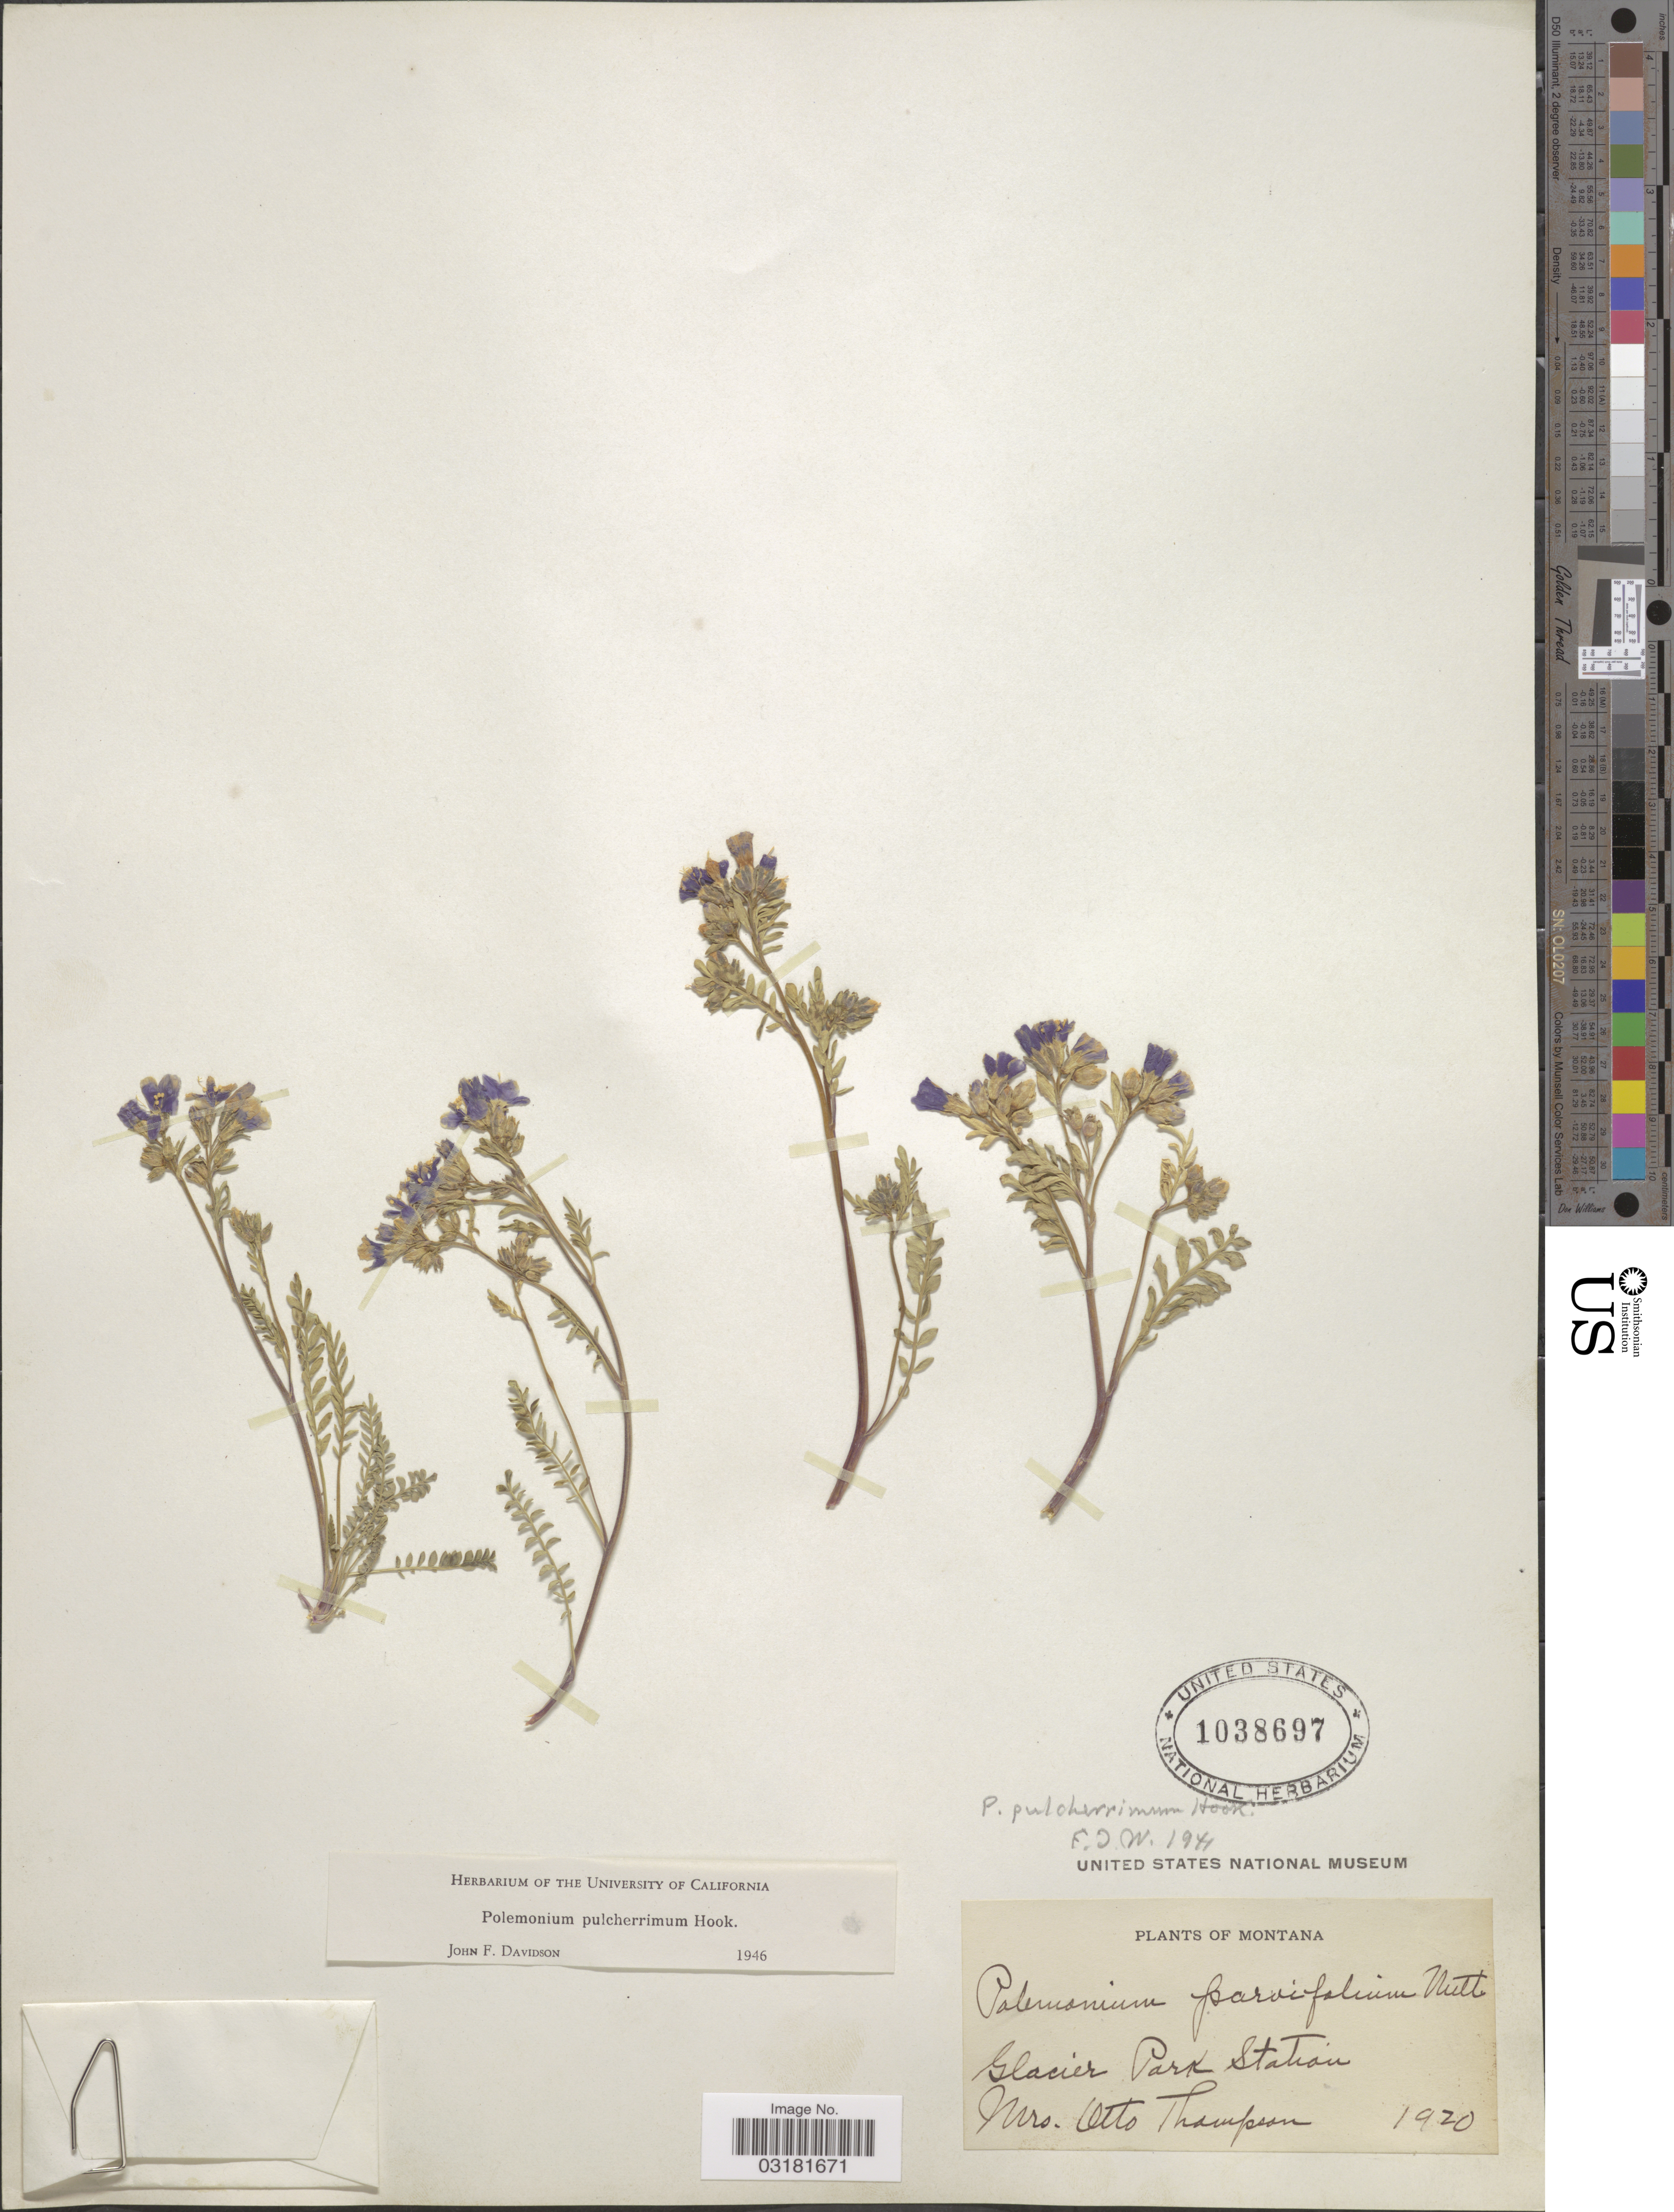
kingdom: Plantae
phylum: Tracheophyta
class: Magnoliopsida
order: Ericales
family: Polemoniaceae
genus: Polemonium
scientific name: Polemonium pulcherrimum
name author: Hook.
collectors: O. Thompson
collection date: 1920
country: United States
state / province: Montana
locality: Glacier Park Station.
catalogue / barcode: US 1038697